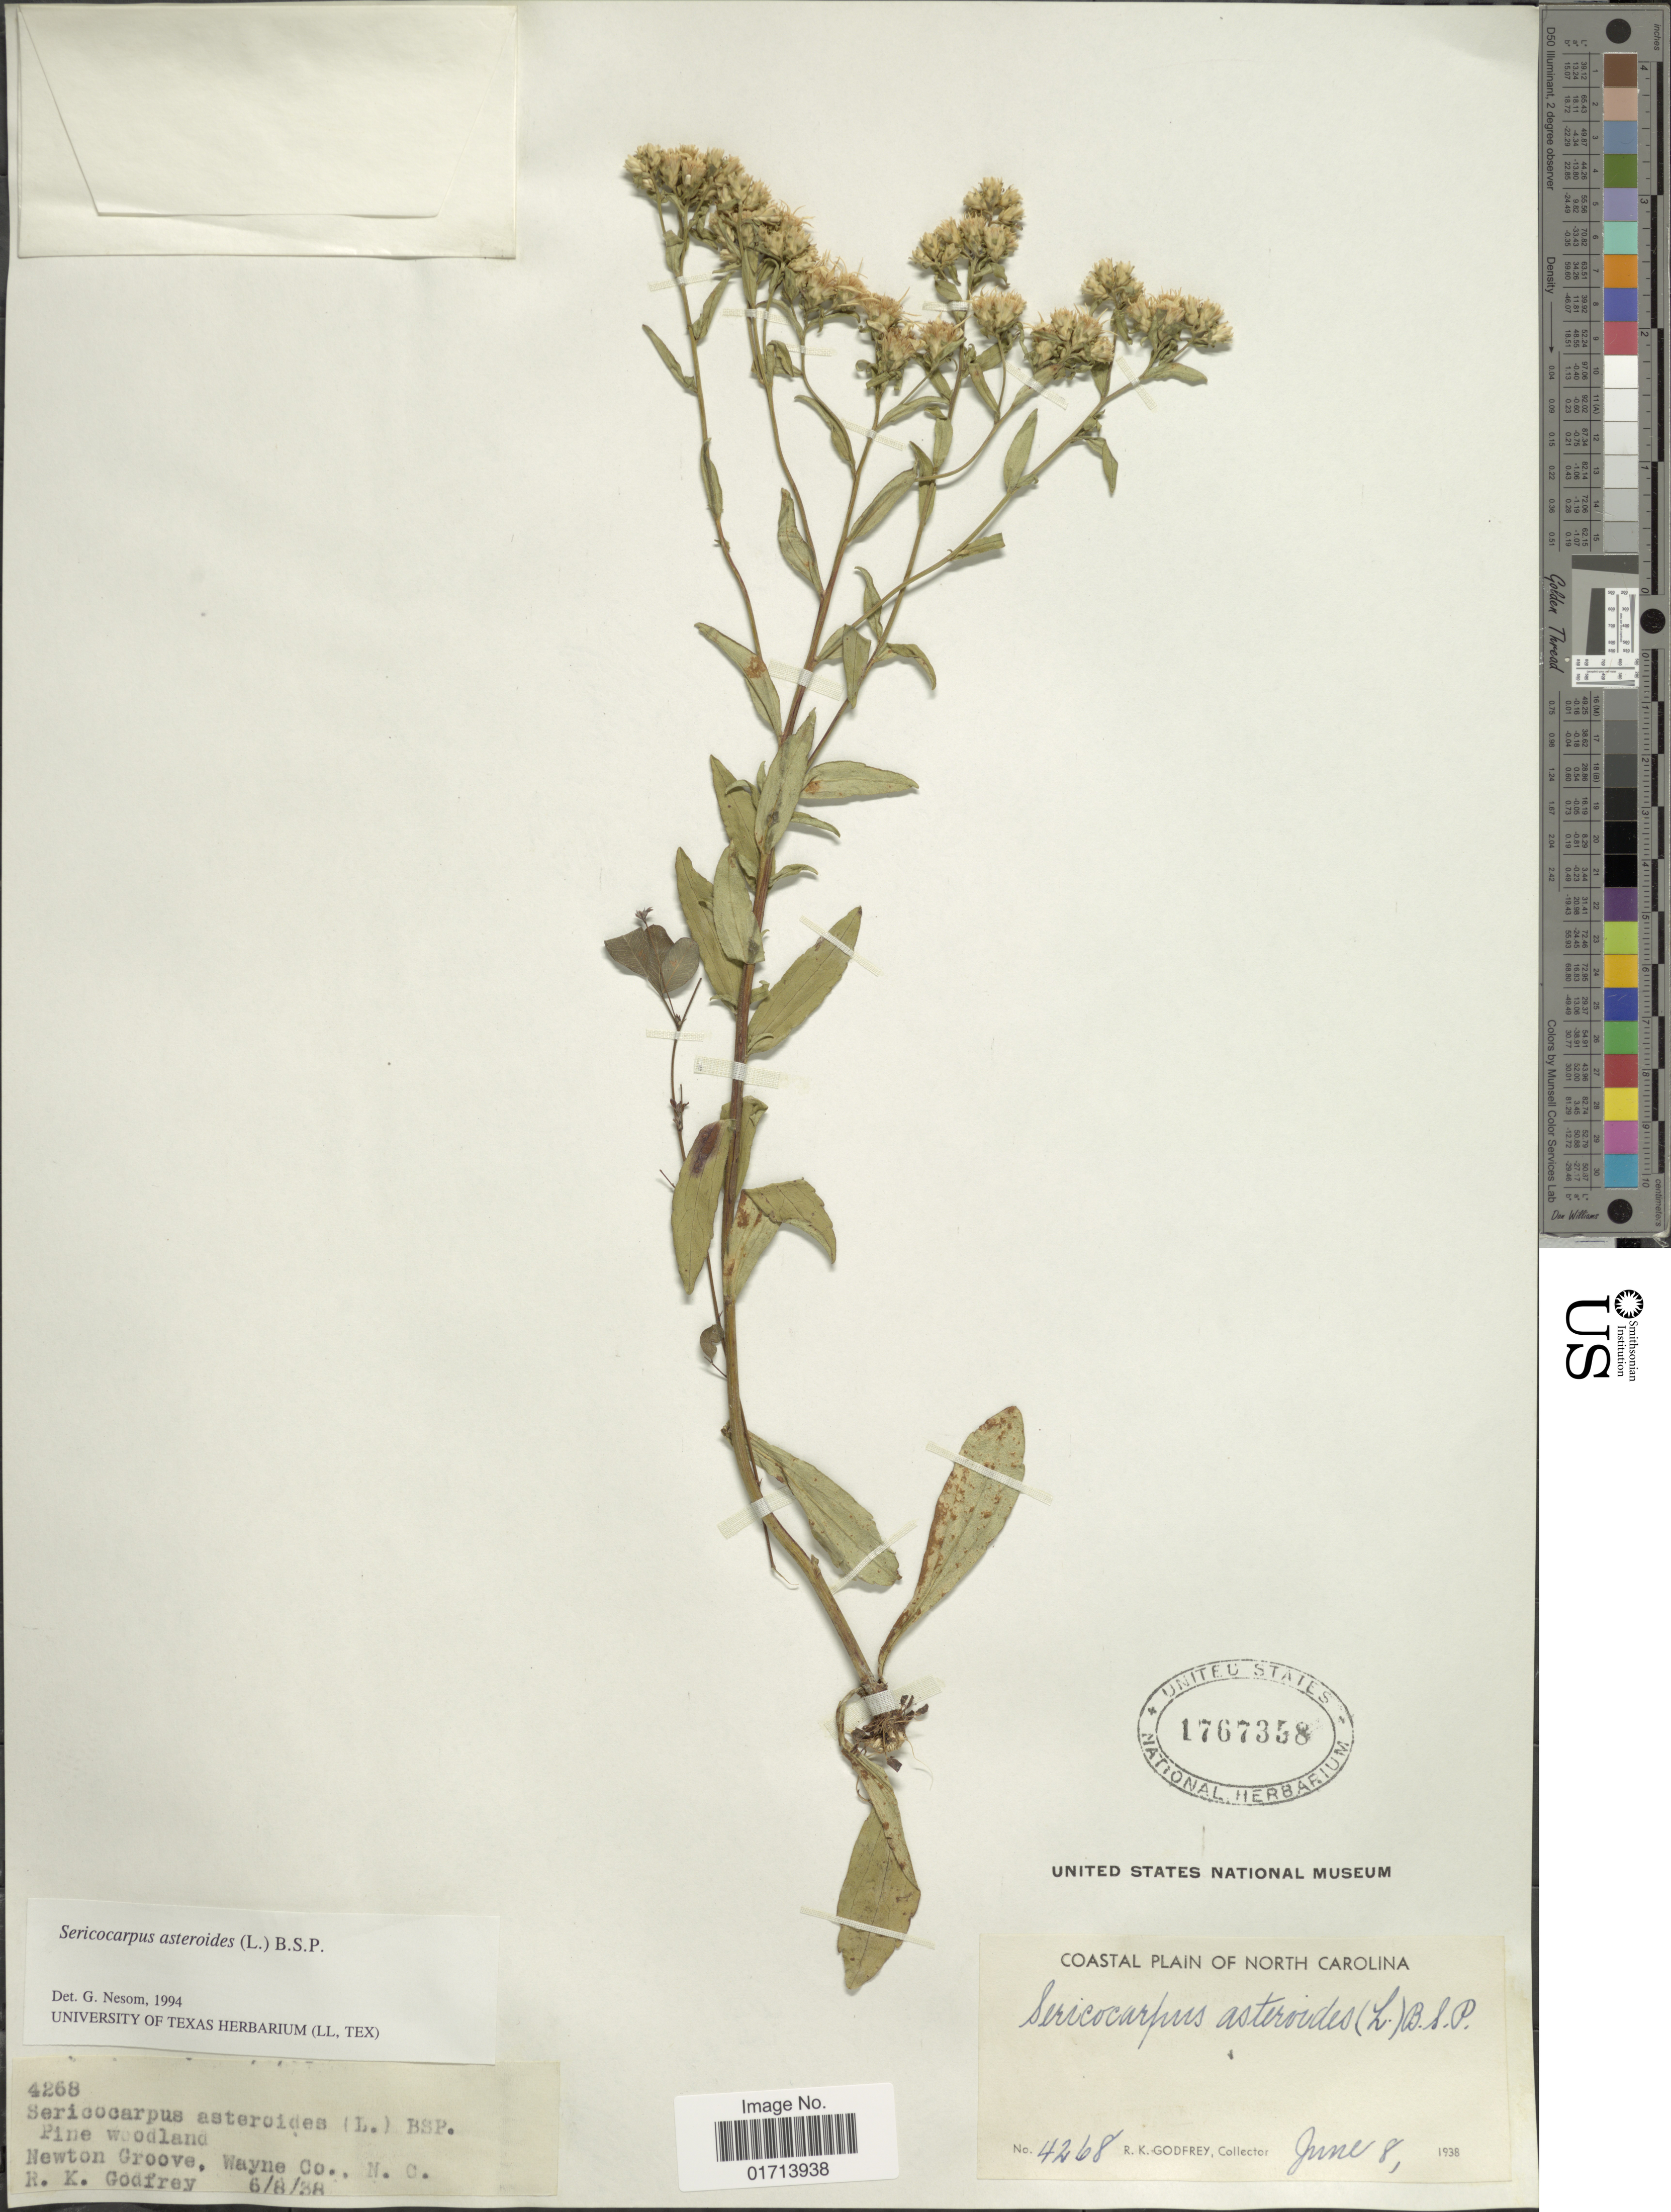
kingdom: Plantae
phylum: Tracheophyta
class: Magnoliopsida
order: Asterales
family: Asteraceae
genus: Sericocarpus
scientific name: Sericocarpus asteroides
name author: (L.) Britton, Stearns & Poggenb.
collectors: R. K. Godfrey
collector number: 4268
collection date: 1938-06-08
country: United States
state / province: North Carolina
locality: Newton Groove, Wayne Co., N. C.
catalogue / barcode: US 1767358